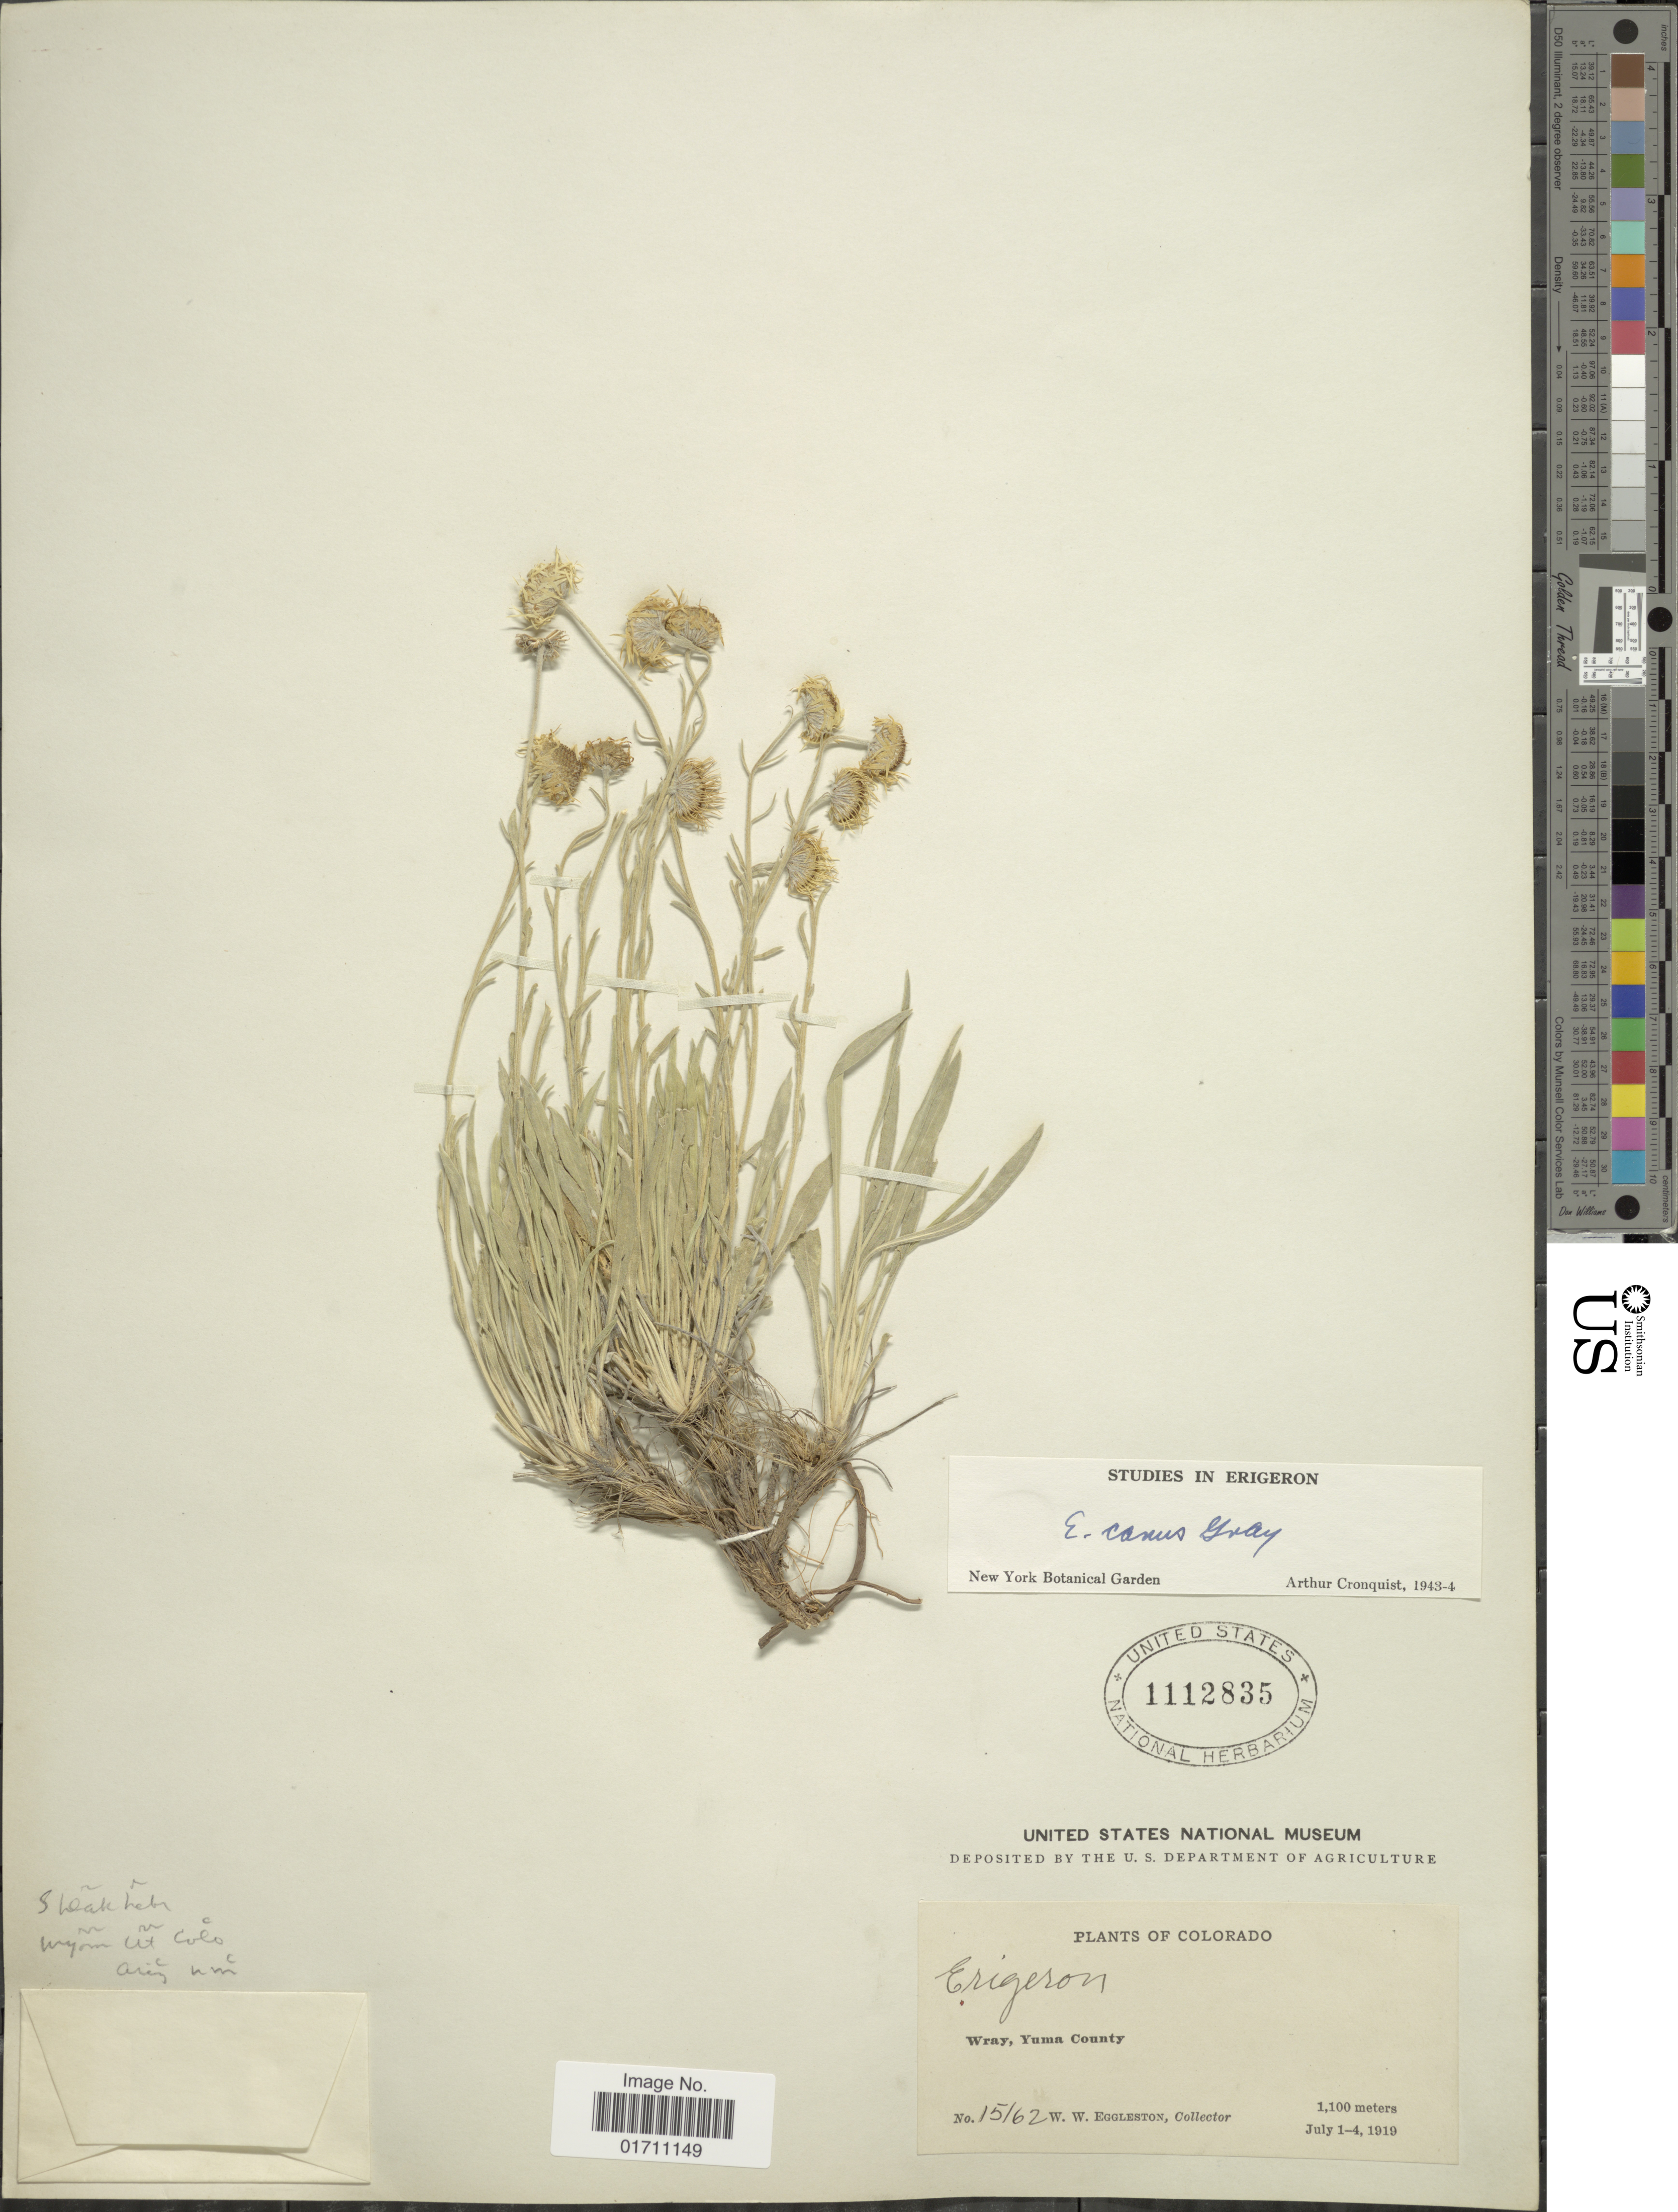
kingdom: Plantae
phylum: Tracheophyta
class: Magnoliopsida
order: Asterales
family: Asteraceae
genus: Erigeron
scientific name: Erigeron canus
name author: A. Gray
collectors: W. W. Eggleston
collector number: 15162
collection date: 1919-07-01/1919-07-04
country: United States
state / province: Colorado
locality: Wray, Yuma County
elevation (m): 1100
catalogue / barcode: US 1112835